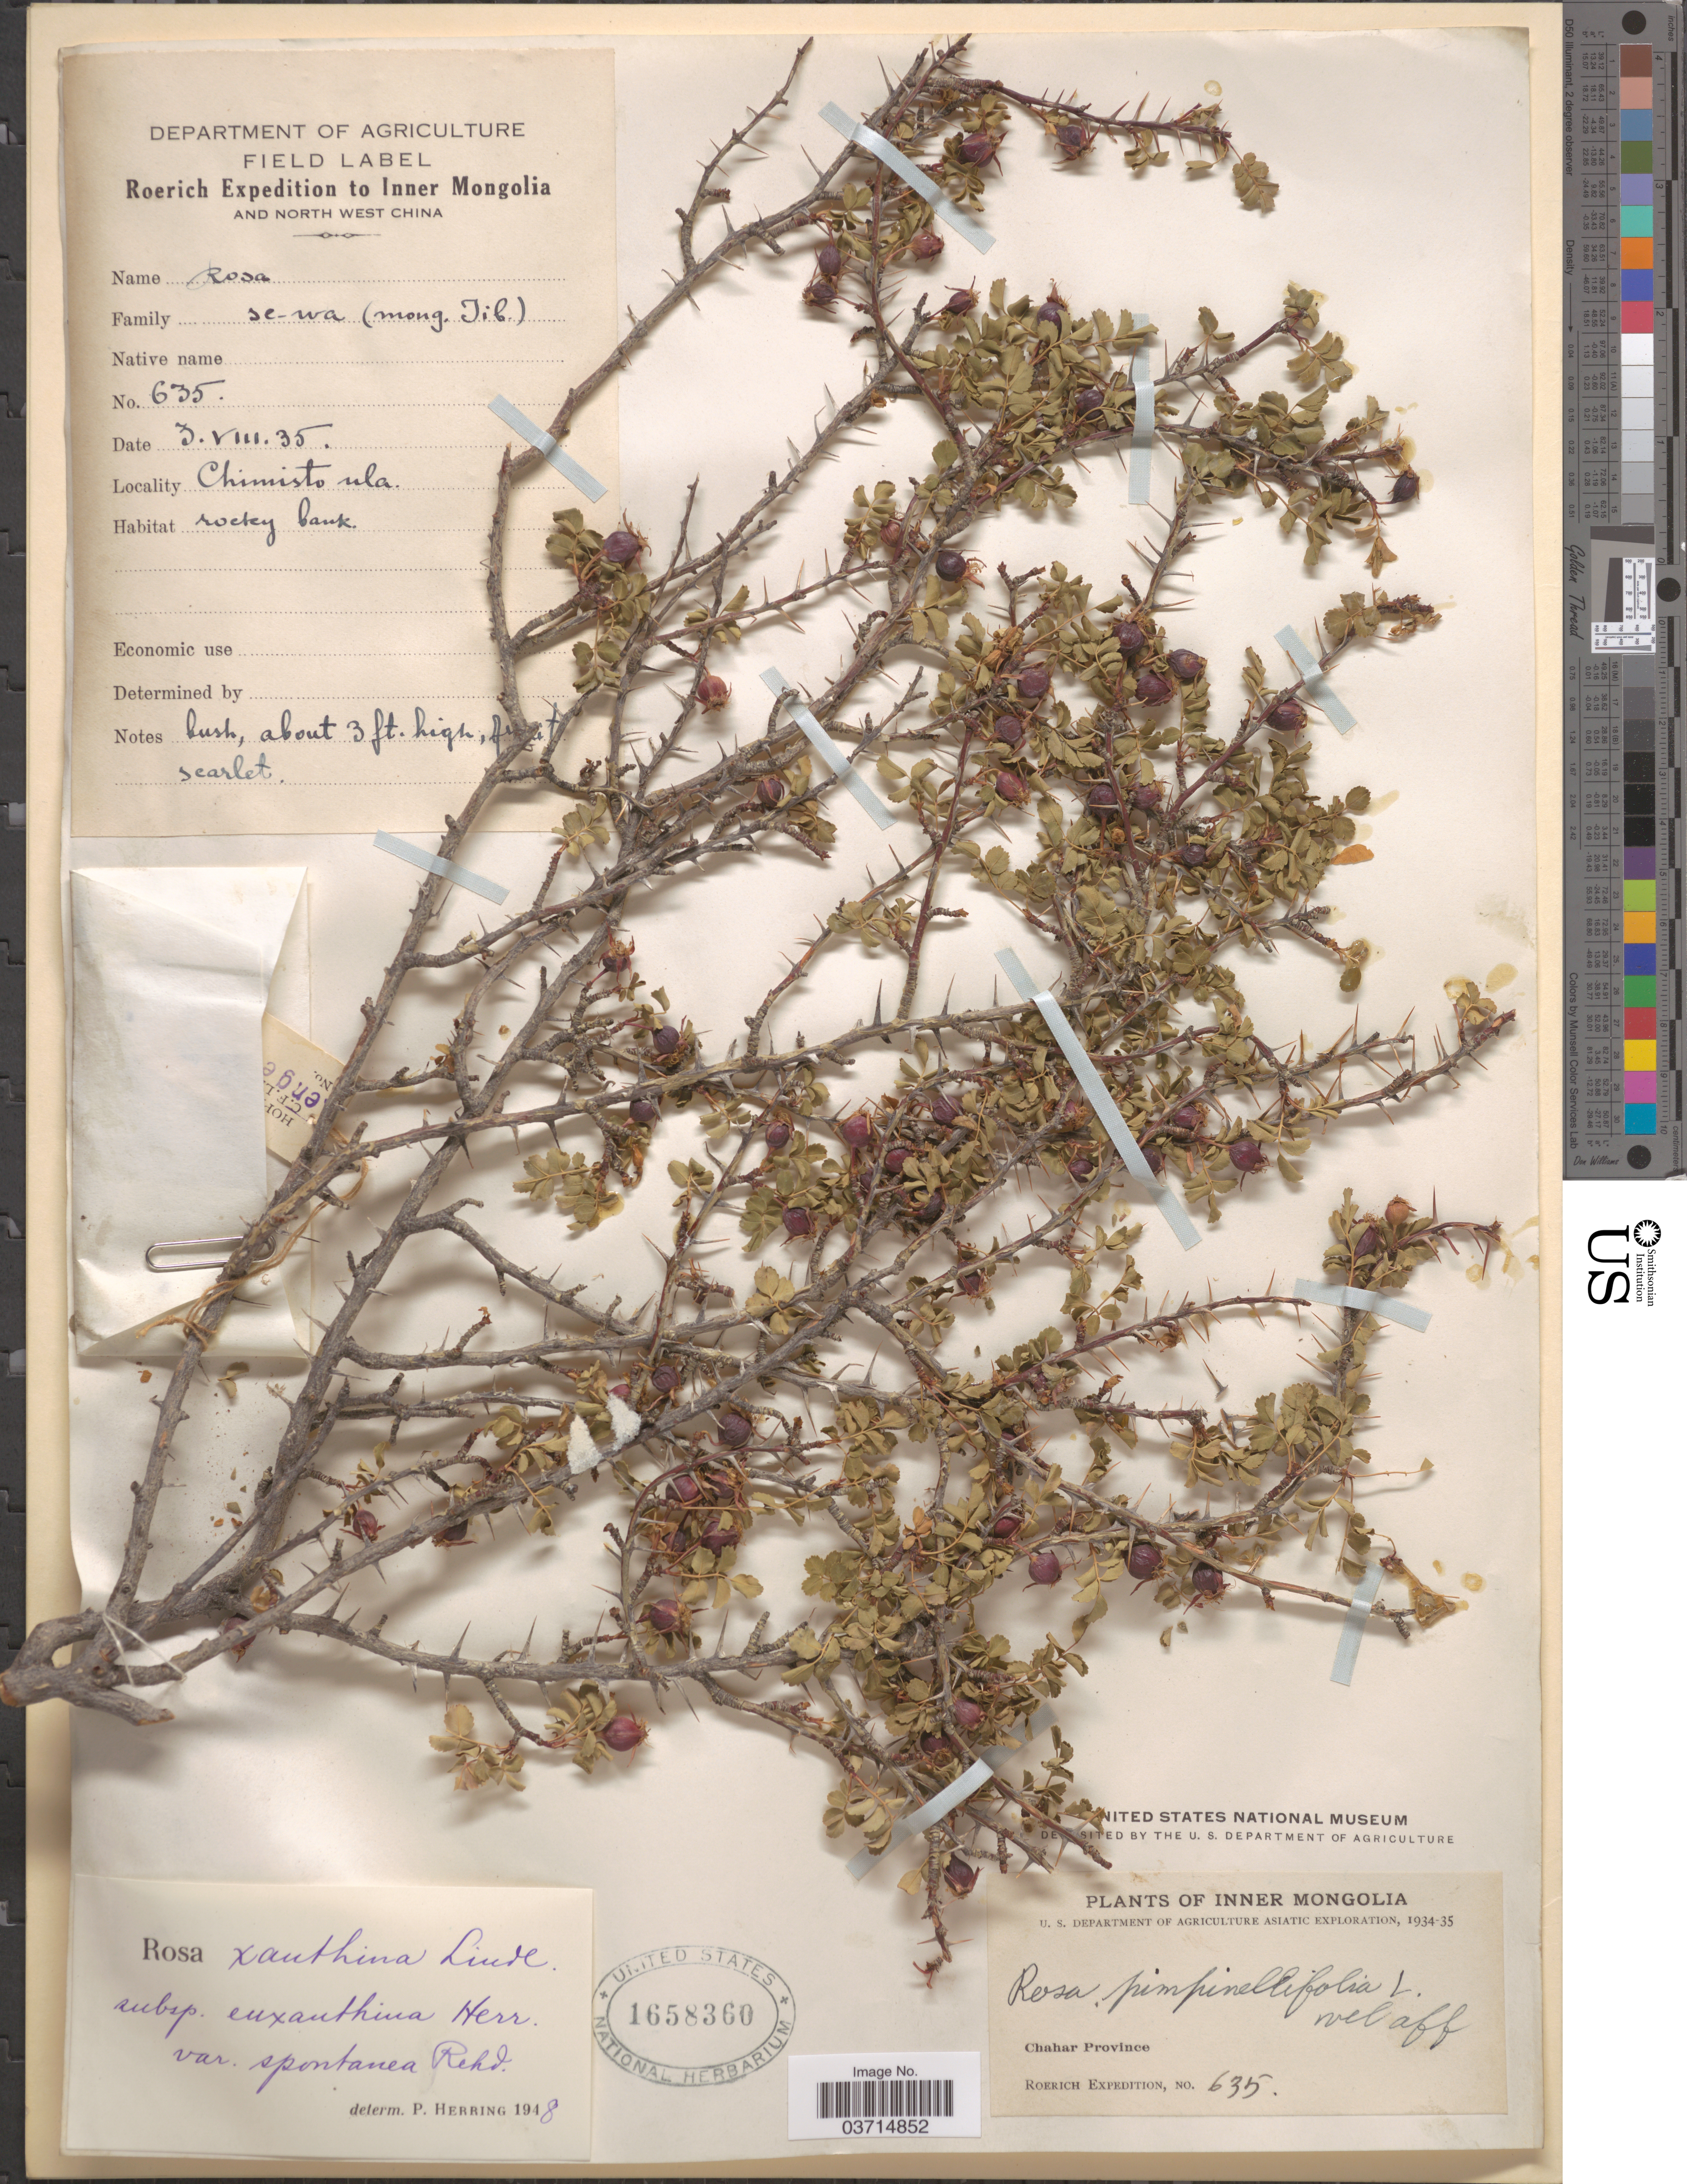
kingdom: Plantae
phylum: Tracheophyta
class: Magnoliopsida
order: Rosales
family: Rosaceae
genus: Rosa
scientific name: Rosa xanthina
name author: Lindl.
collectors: Roerich Expedition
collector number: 635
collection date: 1935-08-03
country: China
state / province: Nei Monggol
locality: Inner Mongolia and North West China. Chahar Province. Chimisto ula.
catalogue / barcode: US 1658360